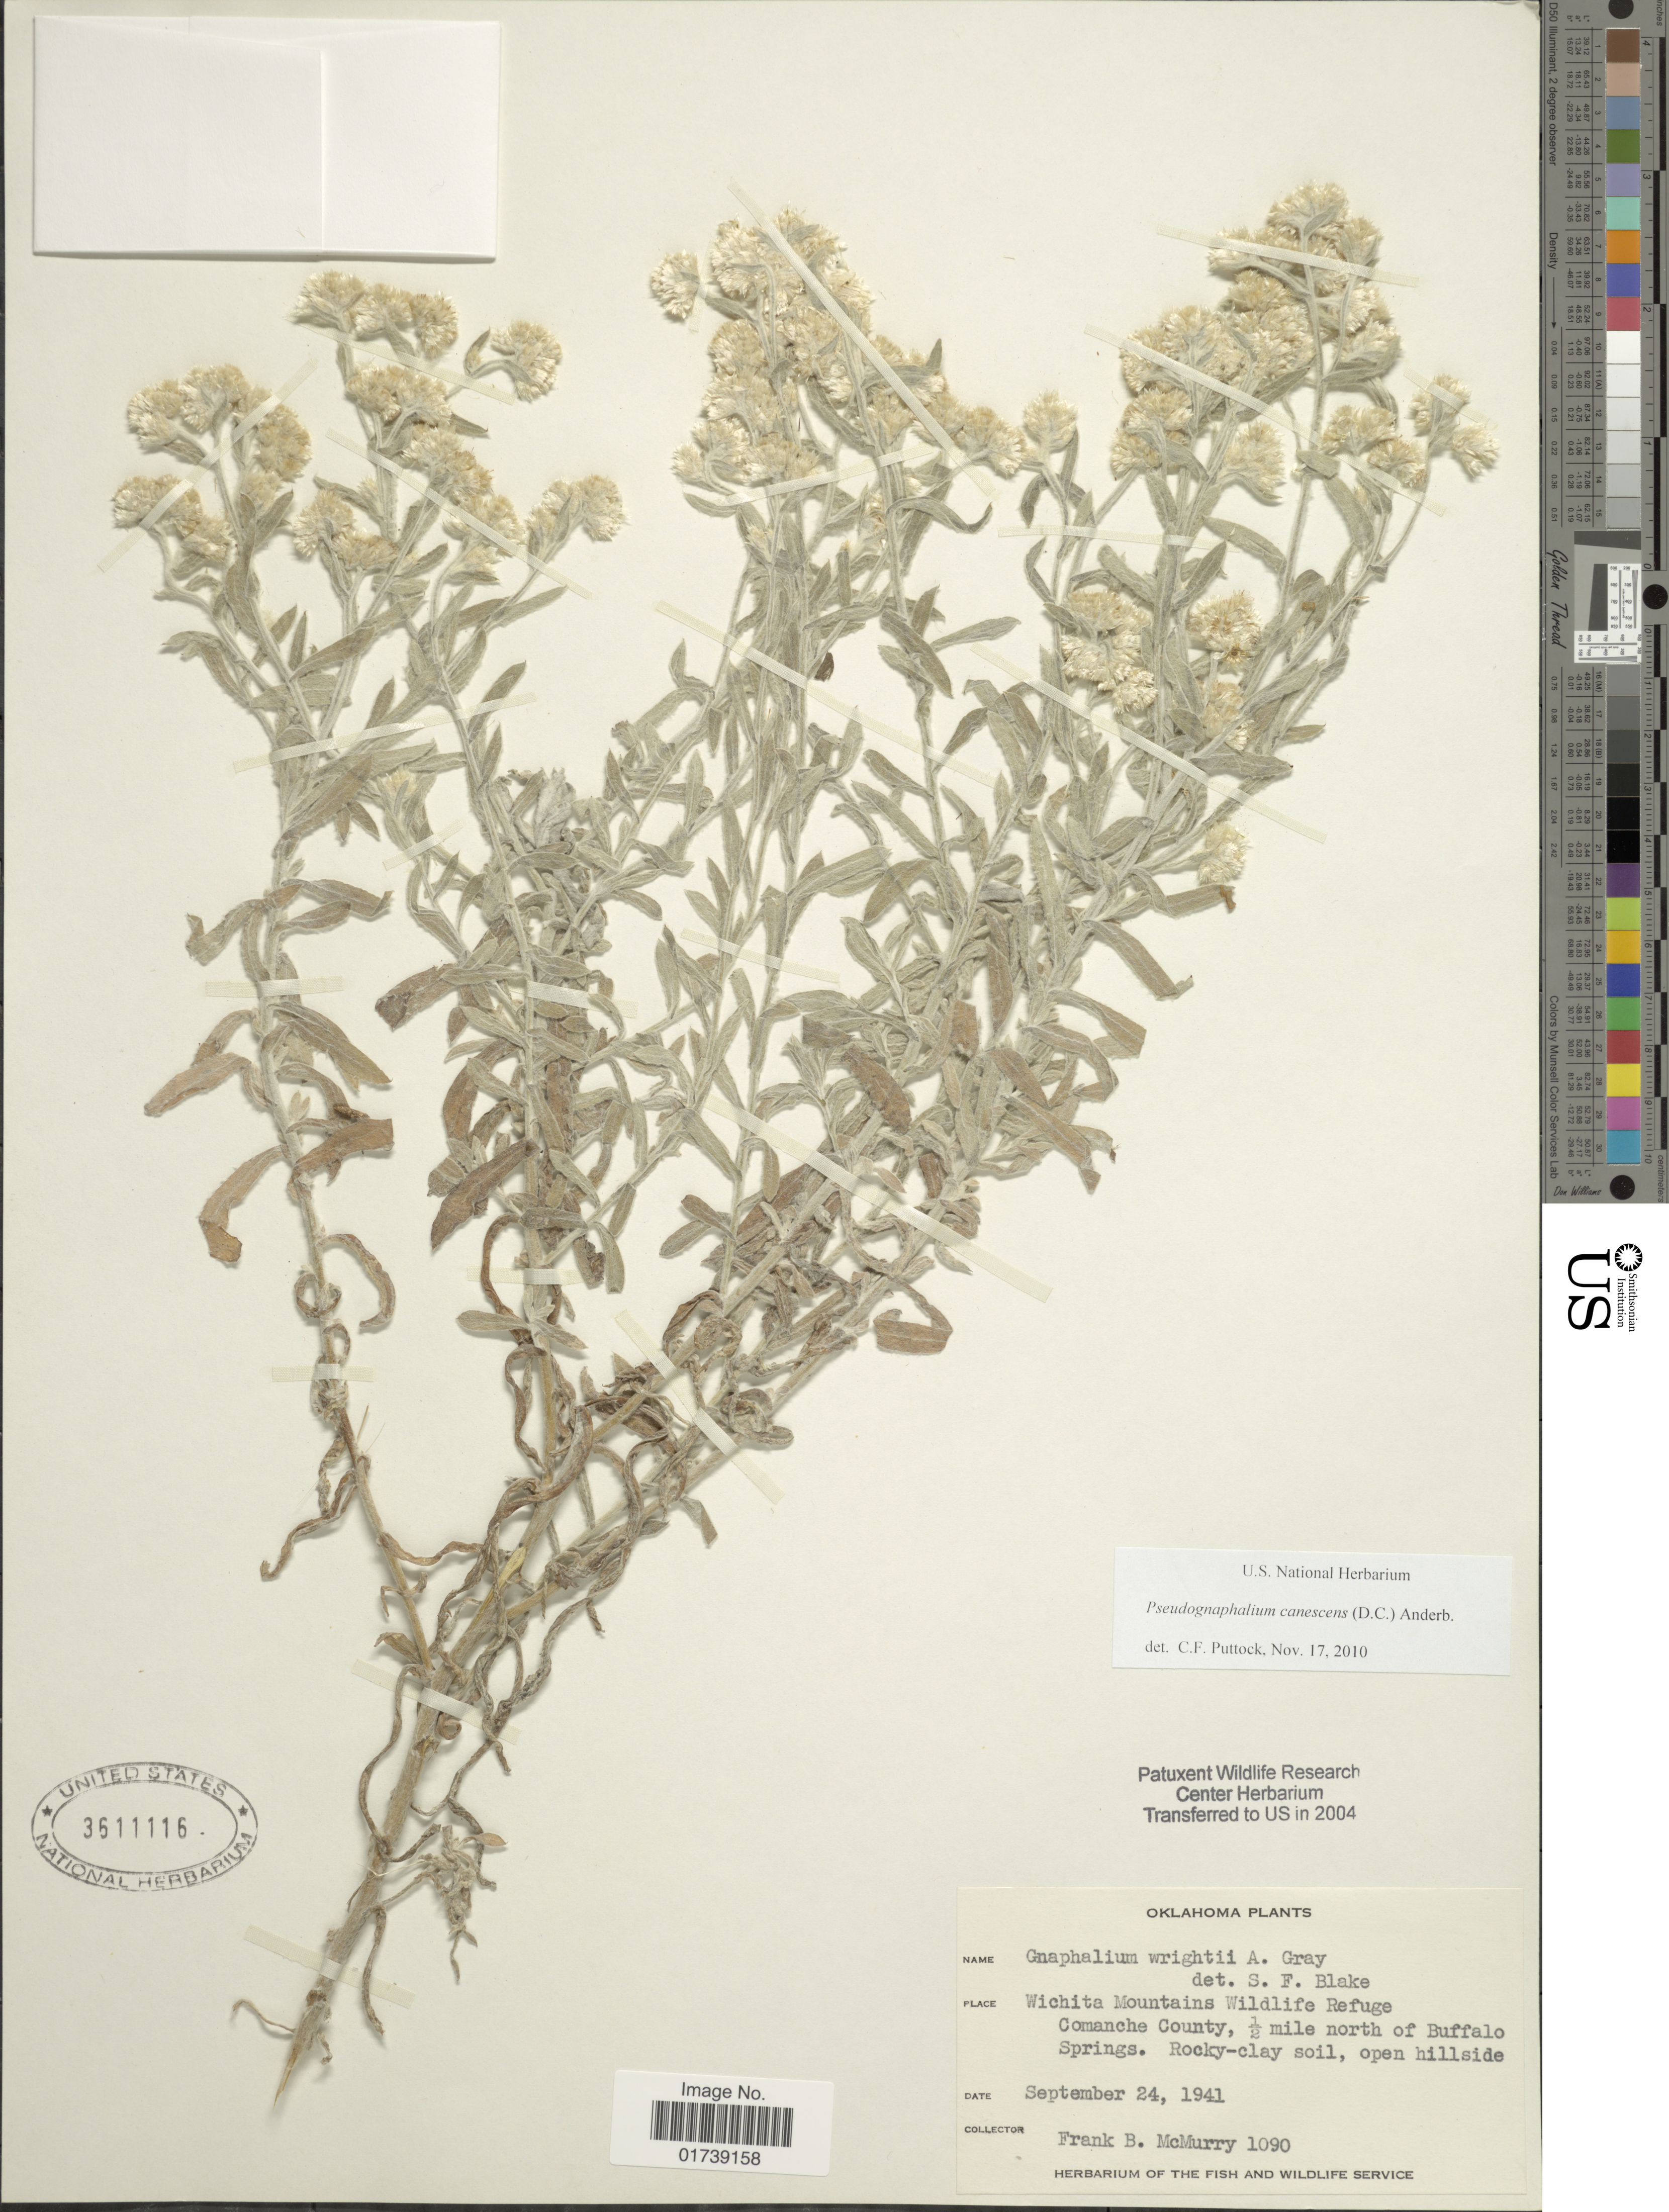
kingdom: Plantae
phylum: Tracheophyta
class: Magnoliopsida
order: Asterales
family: Asteraceae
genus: Pseudognaphalium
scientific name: Pseudognaphalium canescens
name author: (DC.) Anderb.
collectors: F. B. McMurry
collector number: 1090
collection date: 1941-09-24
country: United States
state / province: Oklahoma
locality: Wichita Mountains Wildlife Refufe Comanche County, 1/2 mile north of Buffalo Springs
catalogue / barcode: US 3511116